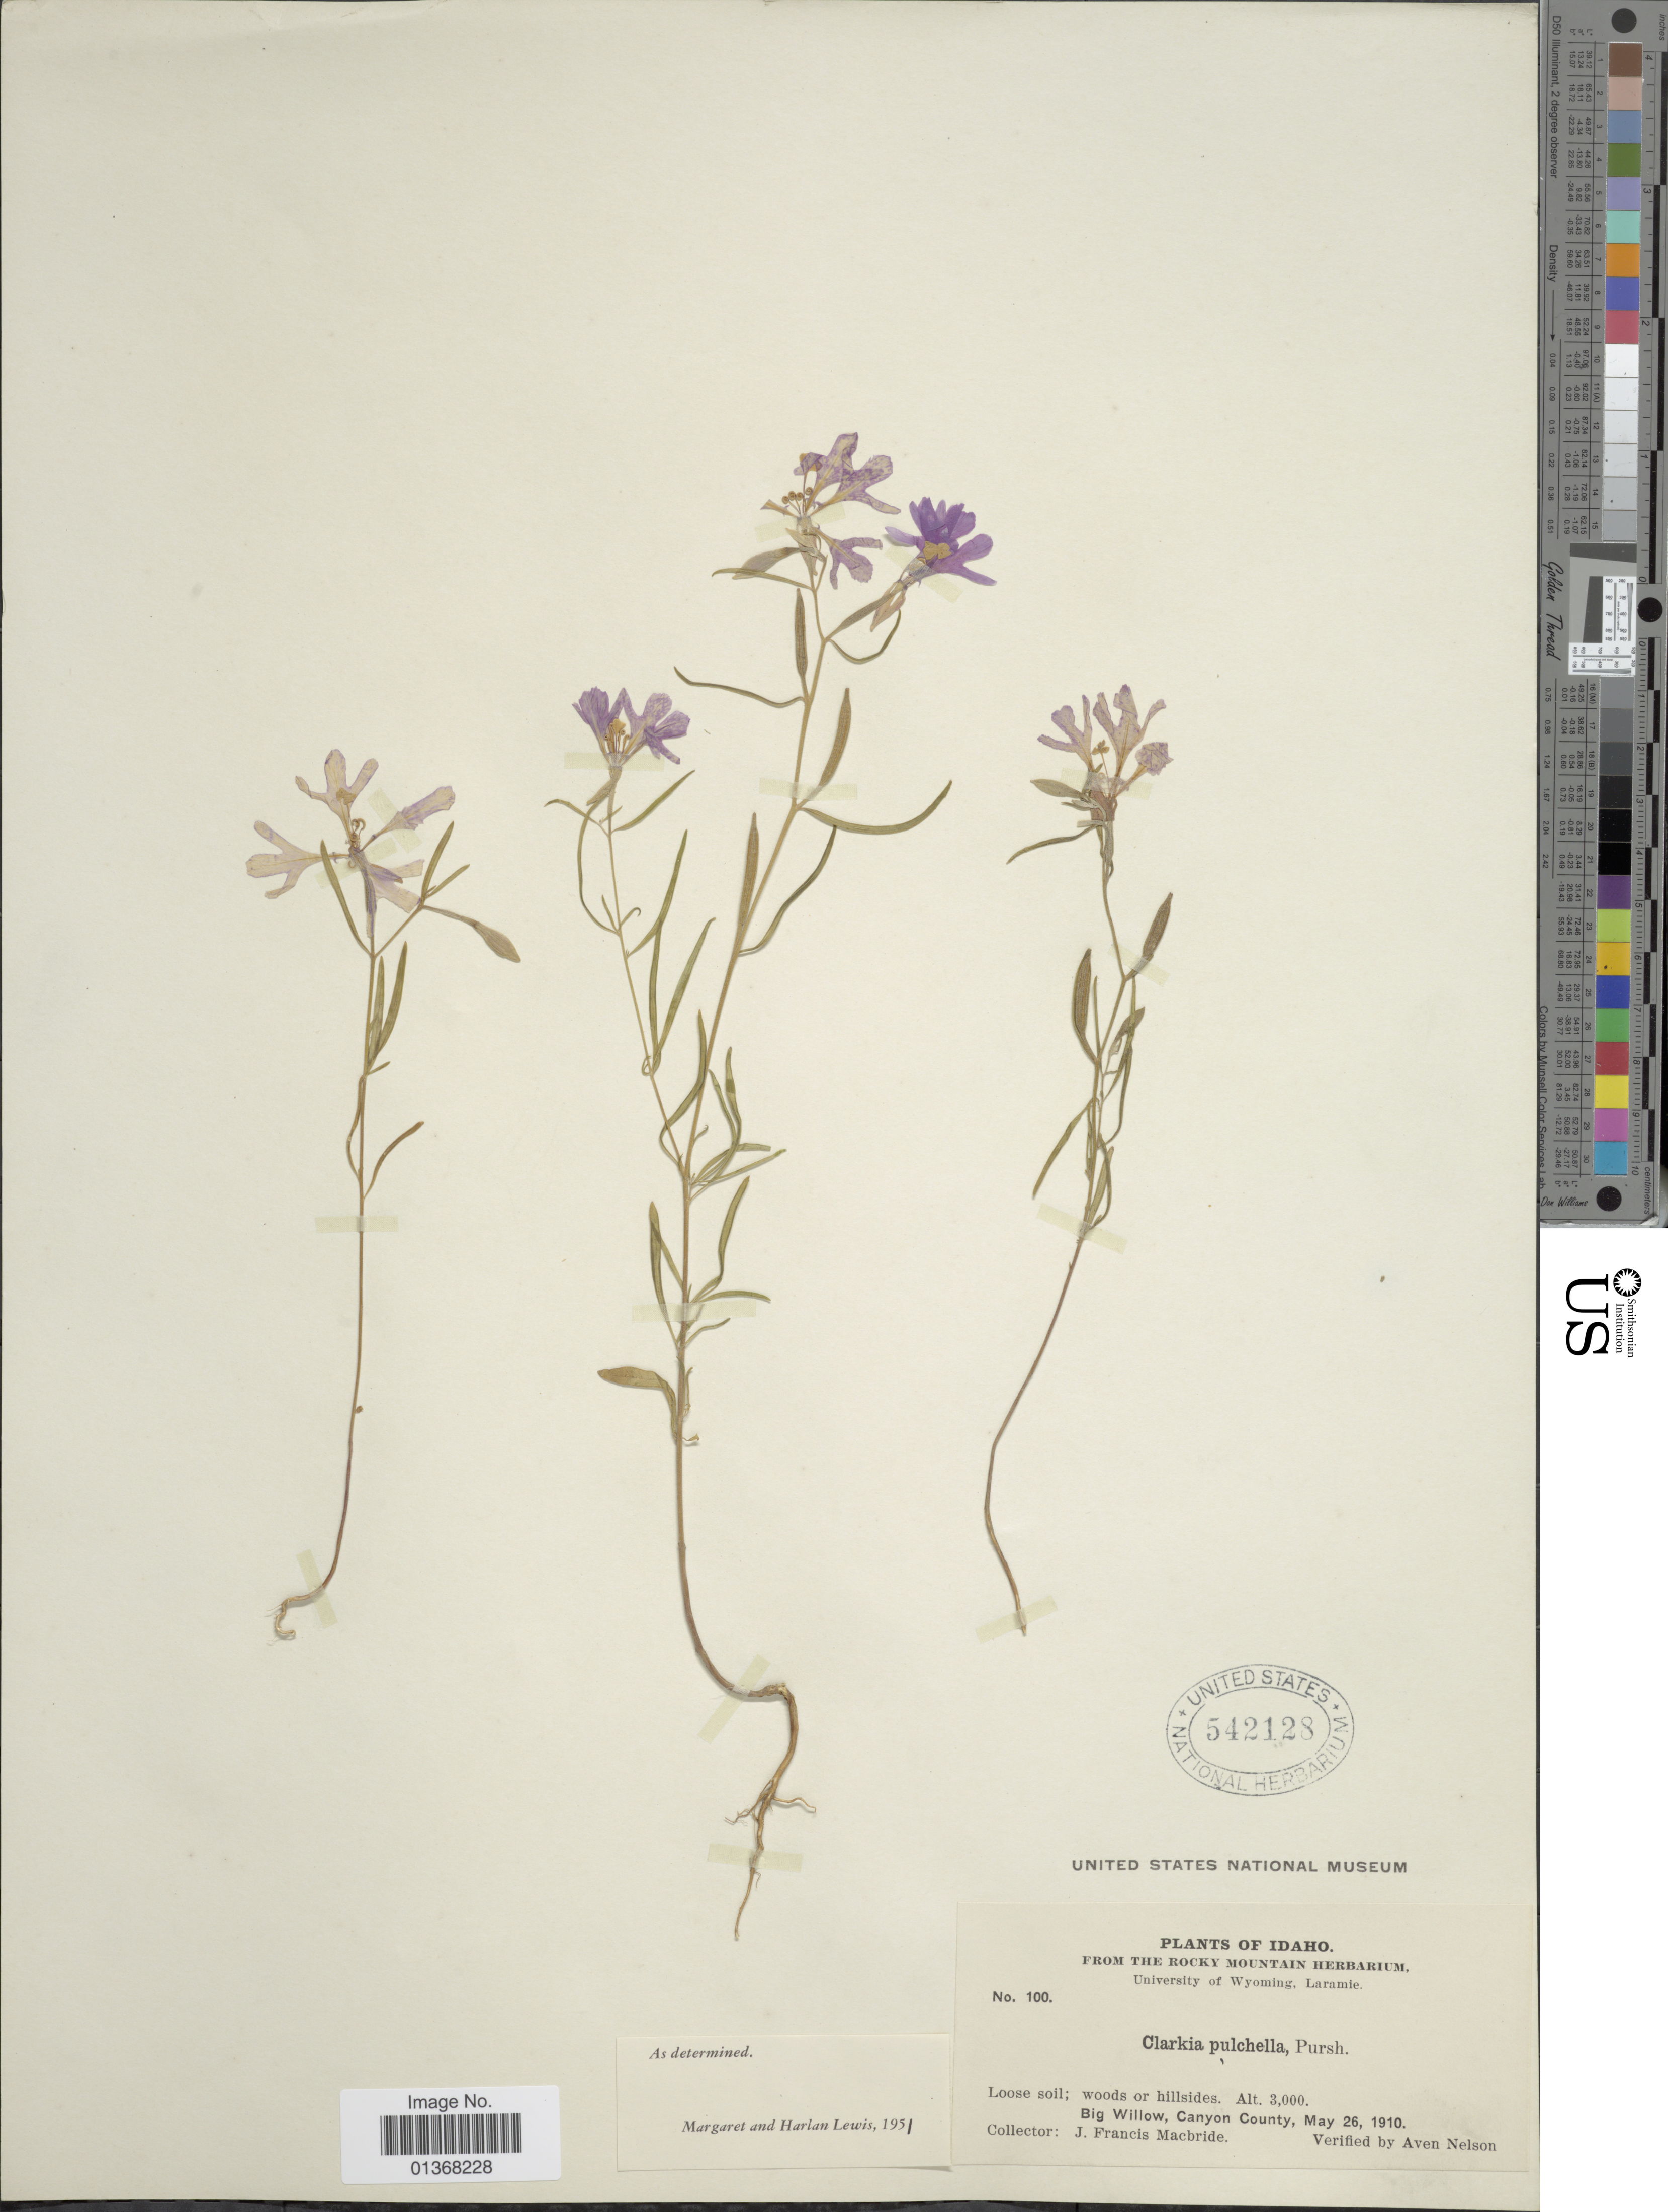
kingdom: Plantae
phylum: Tracheophyta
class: Magnoliopsida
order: Myrtales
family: Onagraceae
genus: Clarkia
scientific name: Clarkia pulchella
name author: Pursh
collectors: J. F. Macbride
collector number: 100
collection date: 1910-05-26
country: United States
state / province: Idaho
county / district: Canyon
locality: Big Willow, Canyon County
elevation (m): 914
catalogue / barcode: US 542128